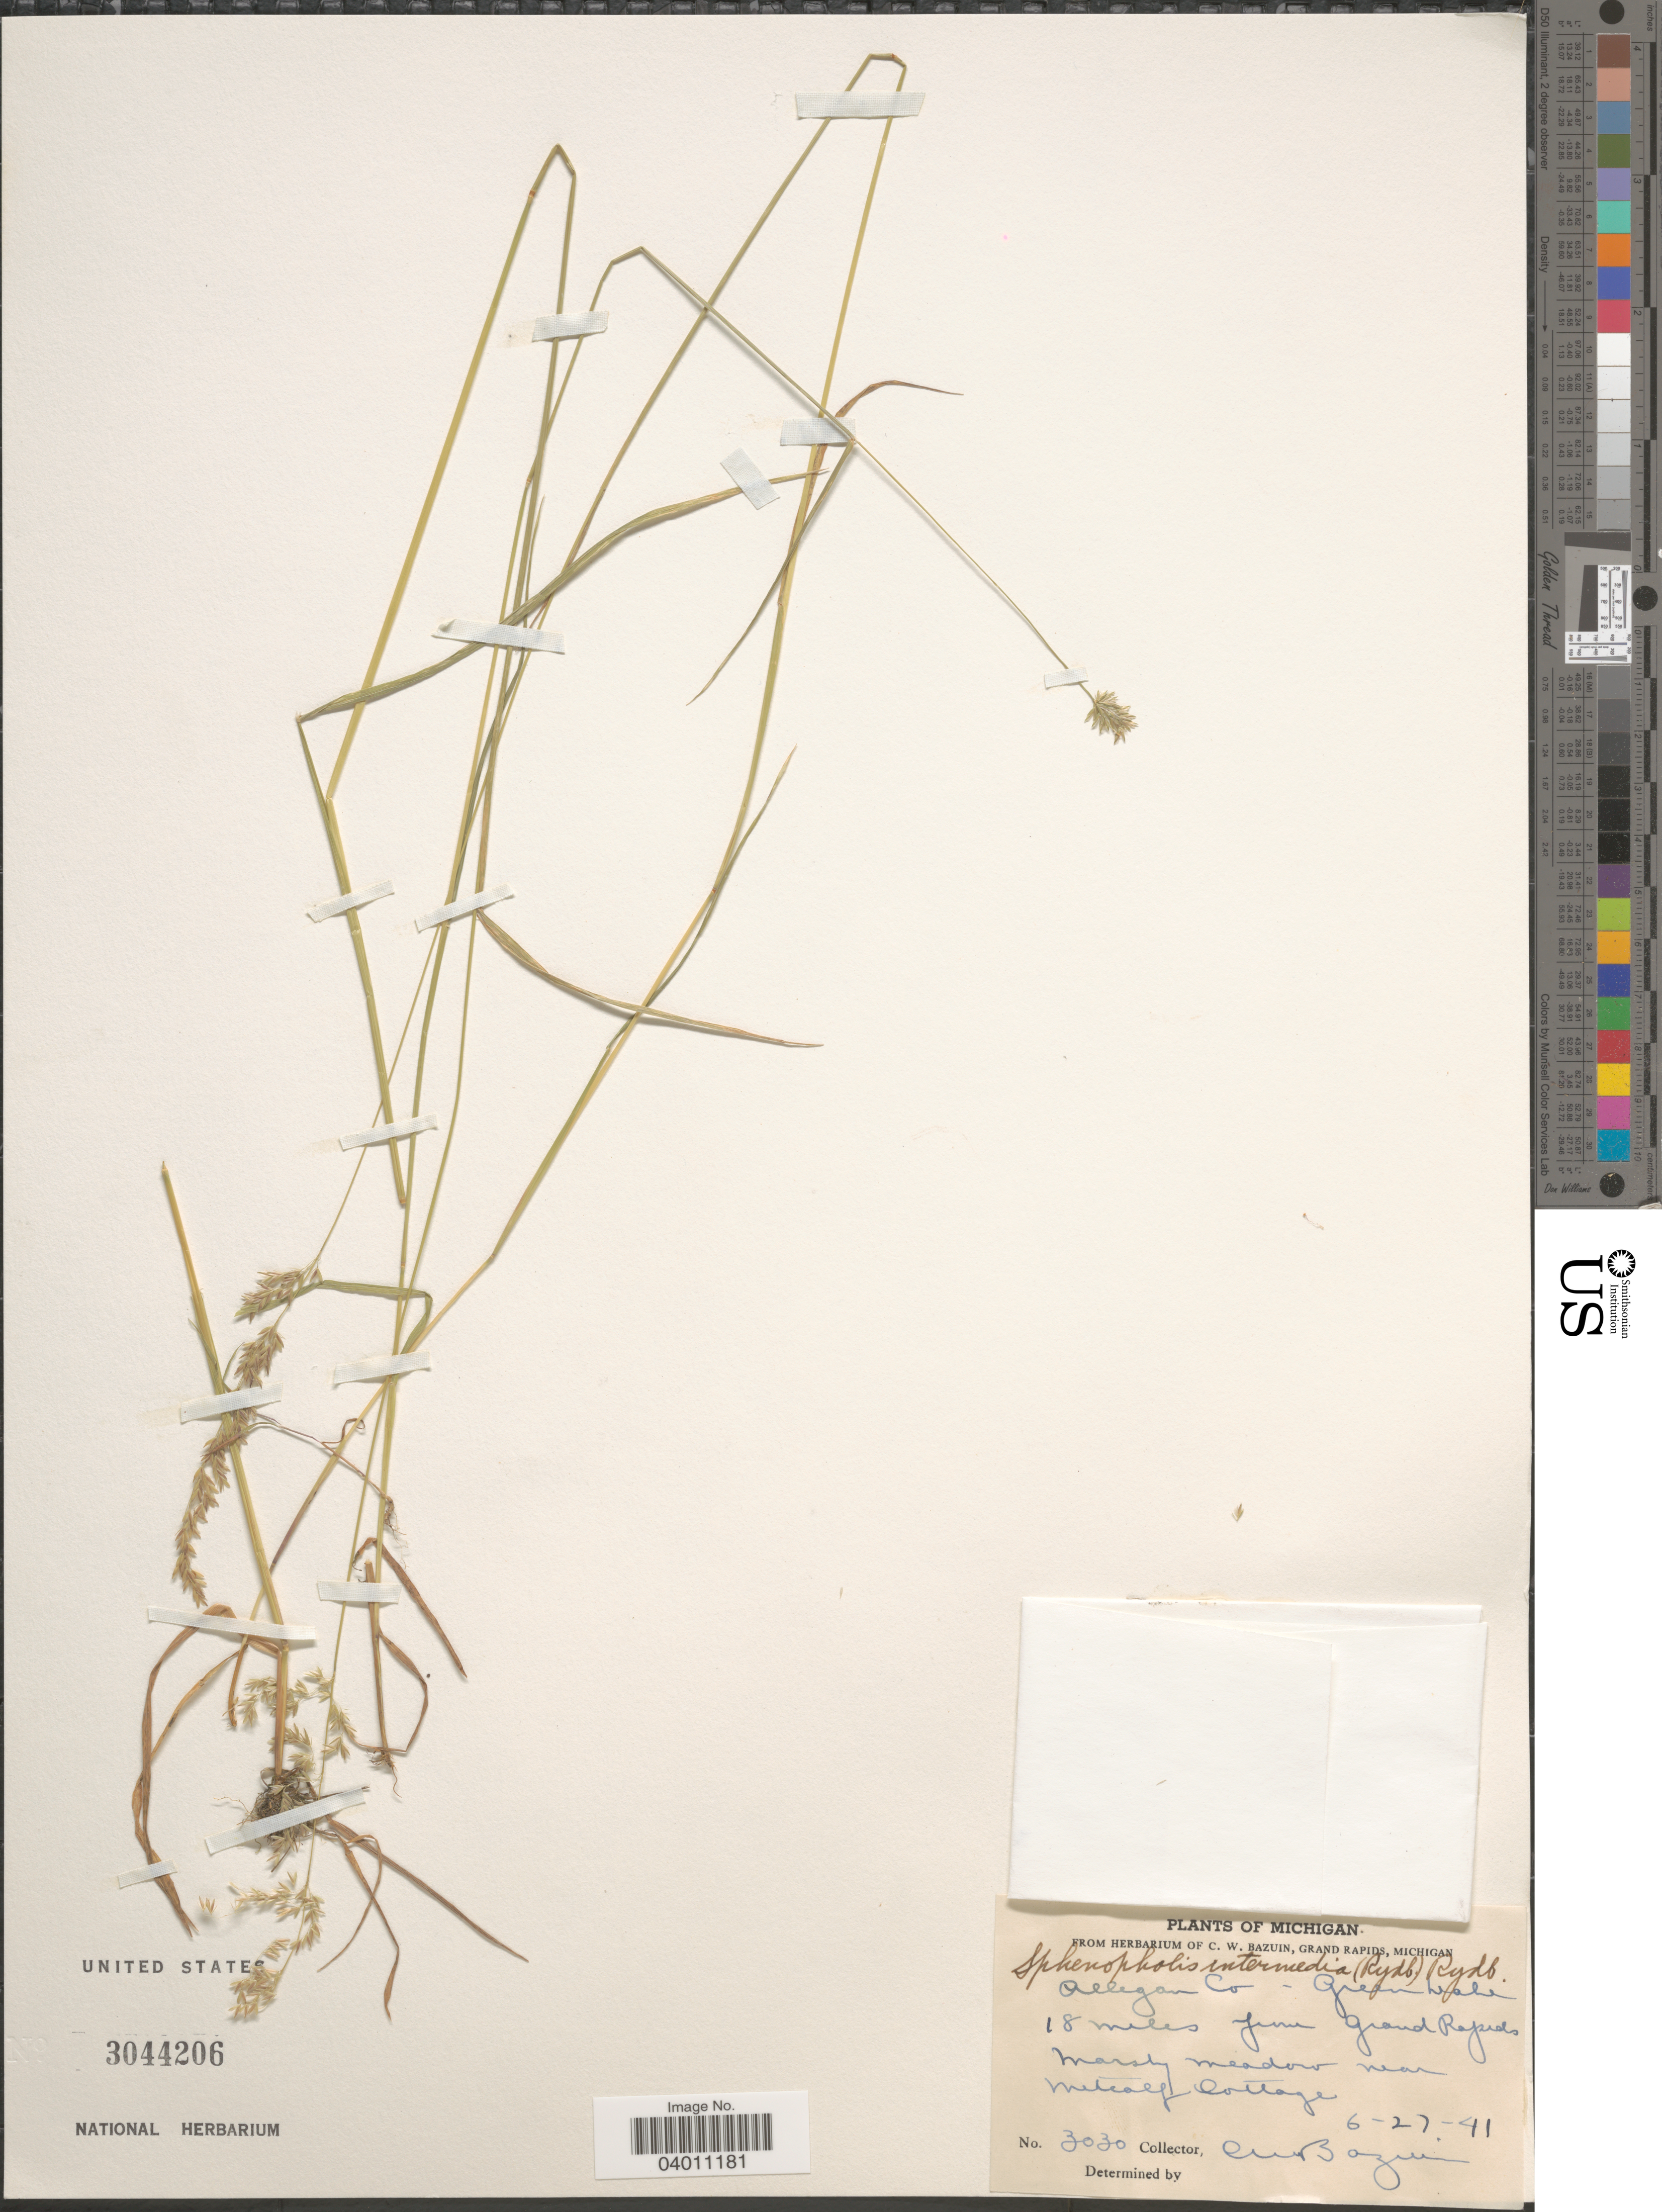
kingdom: Plantae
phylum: Tracheophyta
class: Liliopsida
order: Poales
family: Poaceae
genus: Sphenopholis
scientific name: Sphenopholis intermedia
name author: (Rydb.) Rydb.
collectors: C. Bazuin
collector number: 3030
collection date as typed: Transcribed d/m/y: 27/6/41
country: United States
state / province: Michigan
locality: Allegan Co - Greendale. 18 miles from Grand Rapids. Marsh meadow near Metcalf Cottage.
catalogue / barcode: US 3044206